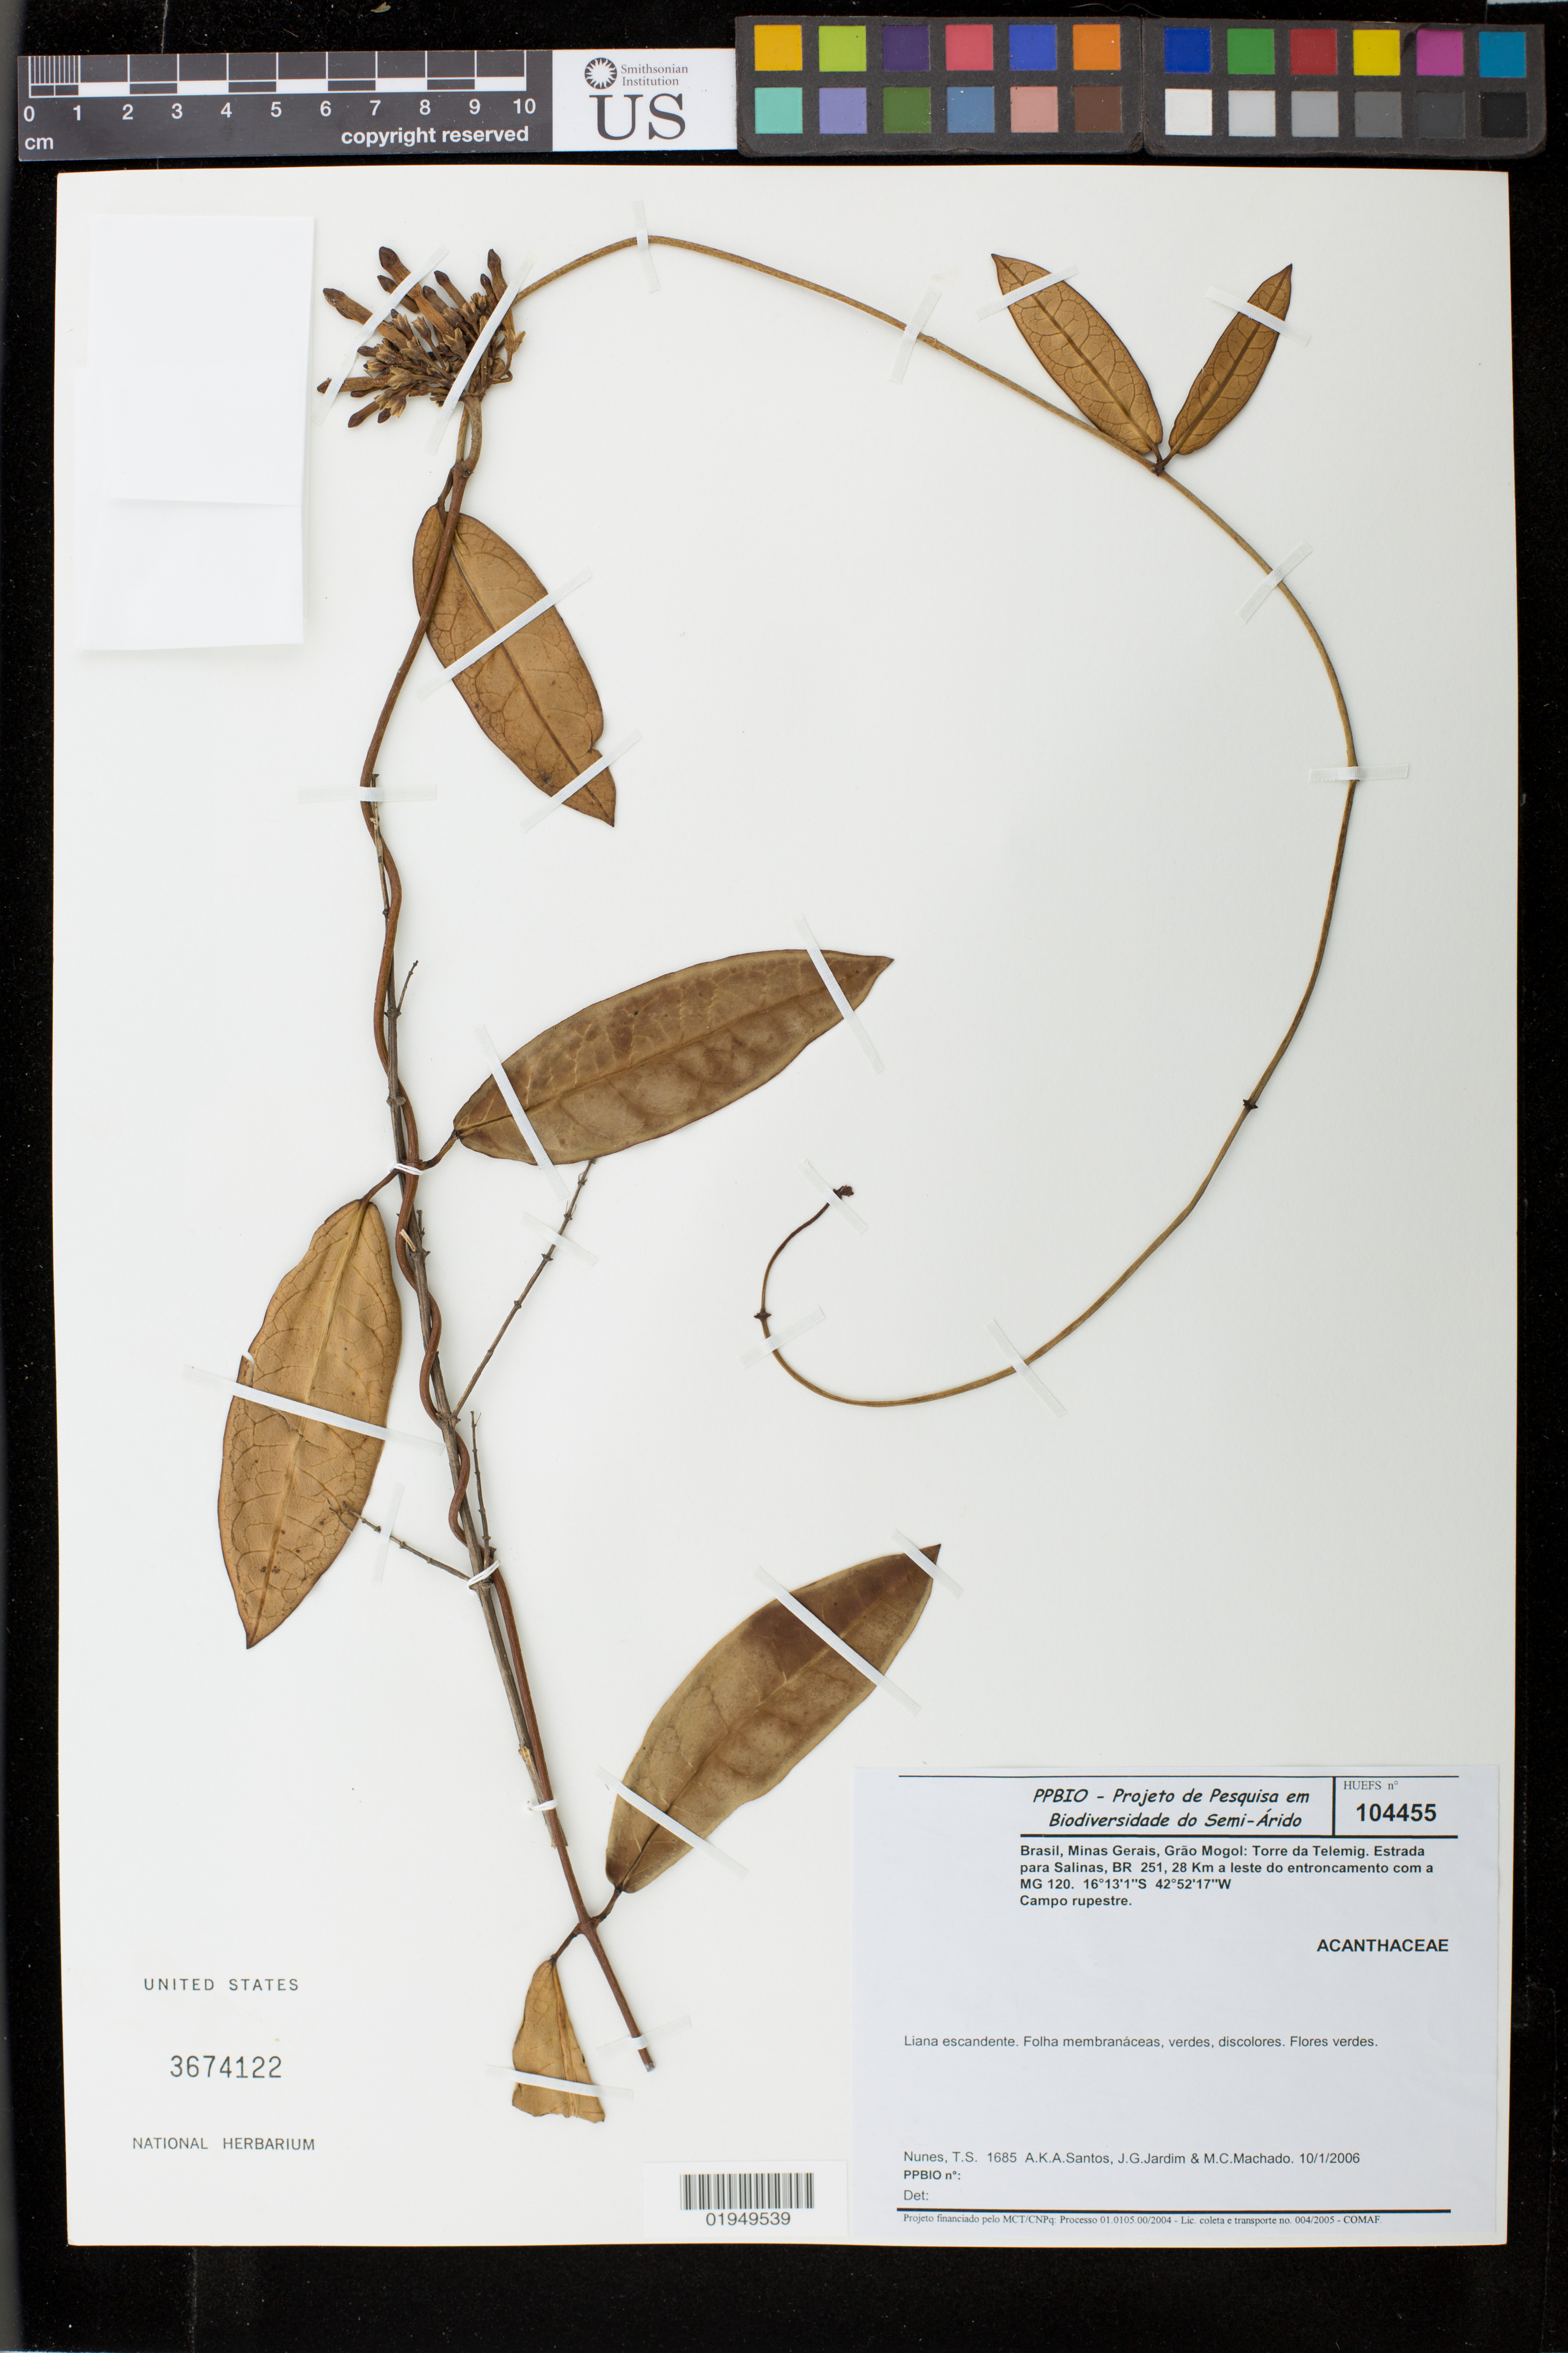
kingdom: Plantae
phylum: Tracheophyta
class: Magnoliopsida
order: Lamiales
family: Acanthaceae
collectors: T. S. Nunes, A. K. Santos, J. Jardim & M. C. Machado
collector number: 1685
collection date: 2006-01-10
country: Brazil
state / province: Minas Gerais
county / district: Grão Mogol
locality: Torre da Telemig. Estrada para Salinas, BR 251, 28 km a leste do entroncamento com a MG 120.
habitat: Campo rupestre.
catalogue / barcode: US 3674122